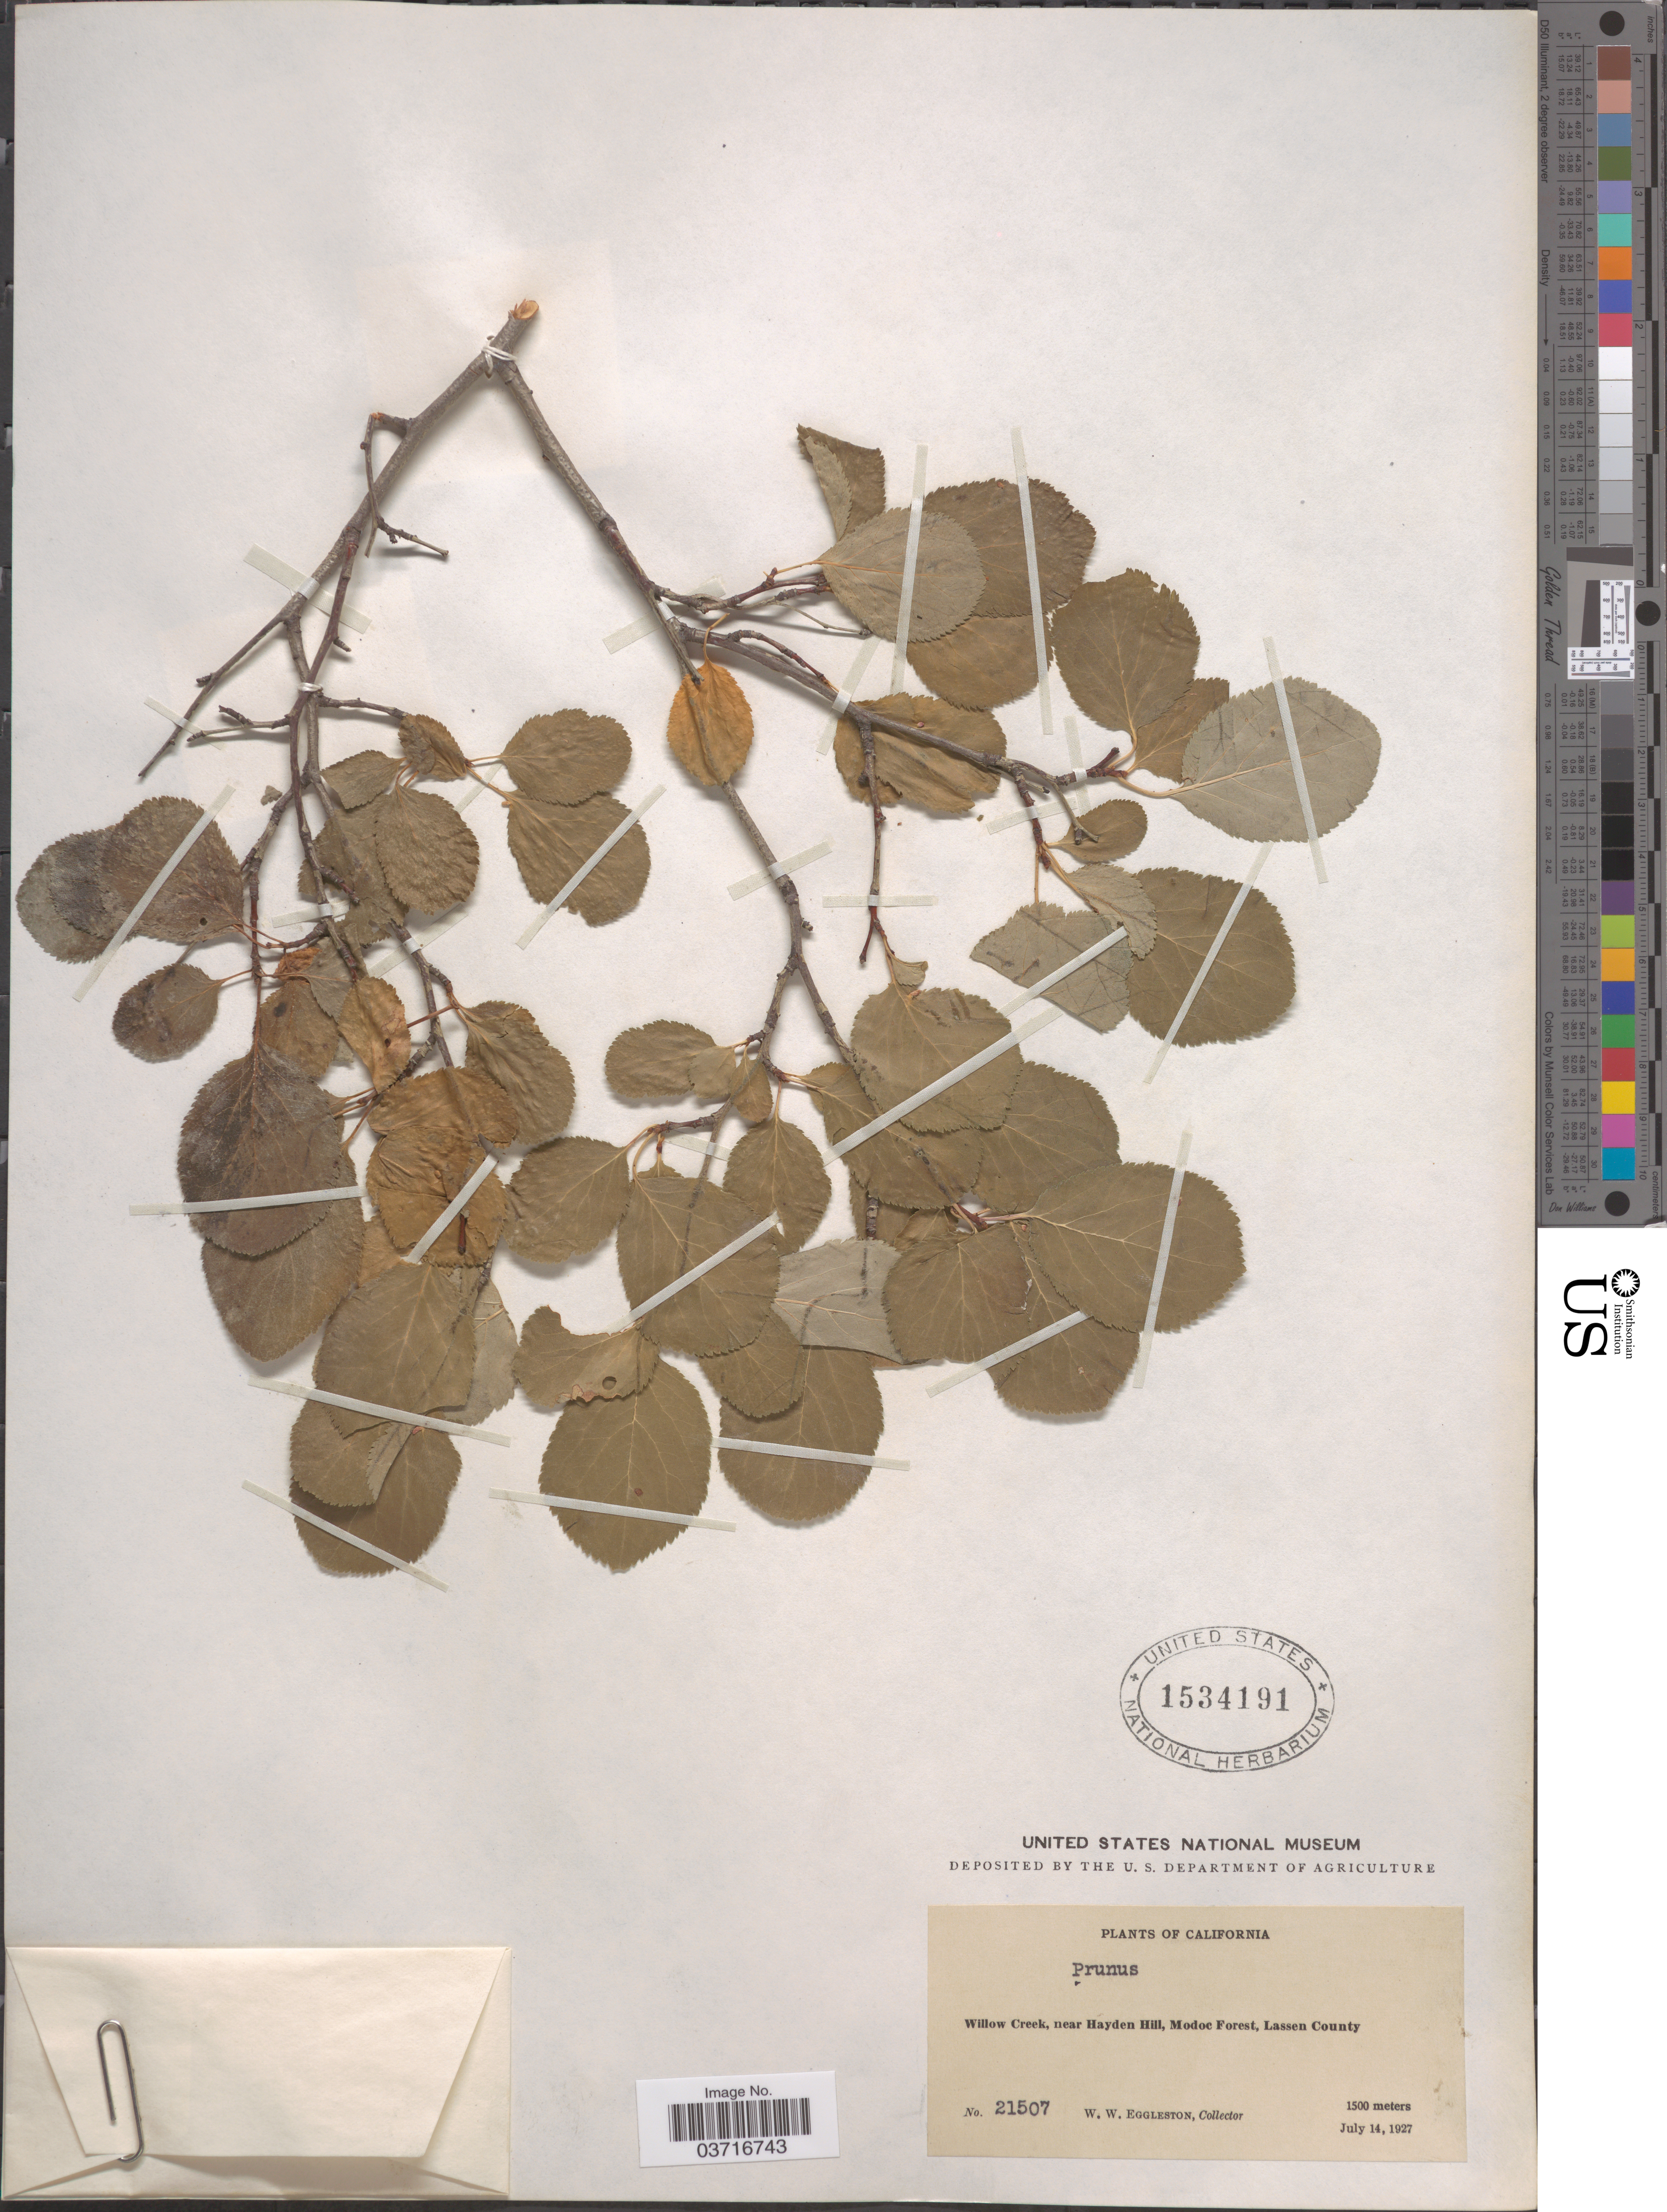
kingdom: Plantae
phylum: Tracheophyta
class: Magnoliopsida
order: Rosales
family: Rosaceae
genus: Prunus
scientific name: Prunus sp.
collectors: W. W. Eggleston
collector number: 21507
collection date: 1927-07-14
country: United States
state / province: California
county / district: Lassen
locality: Willow Creek, near Hayden Hill, Modoc Forest, Lassen County.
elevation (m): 1500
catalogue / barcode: US 1534191